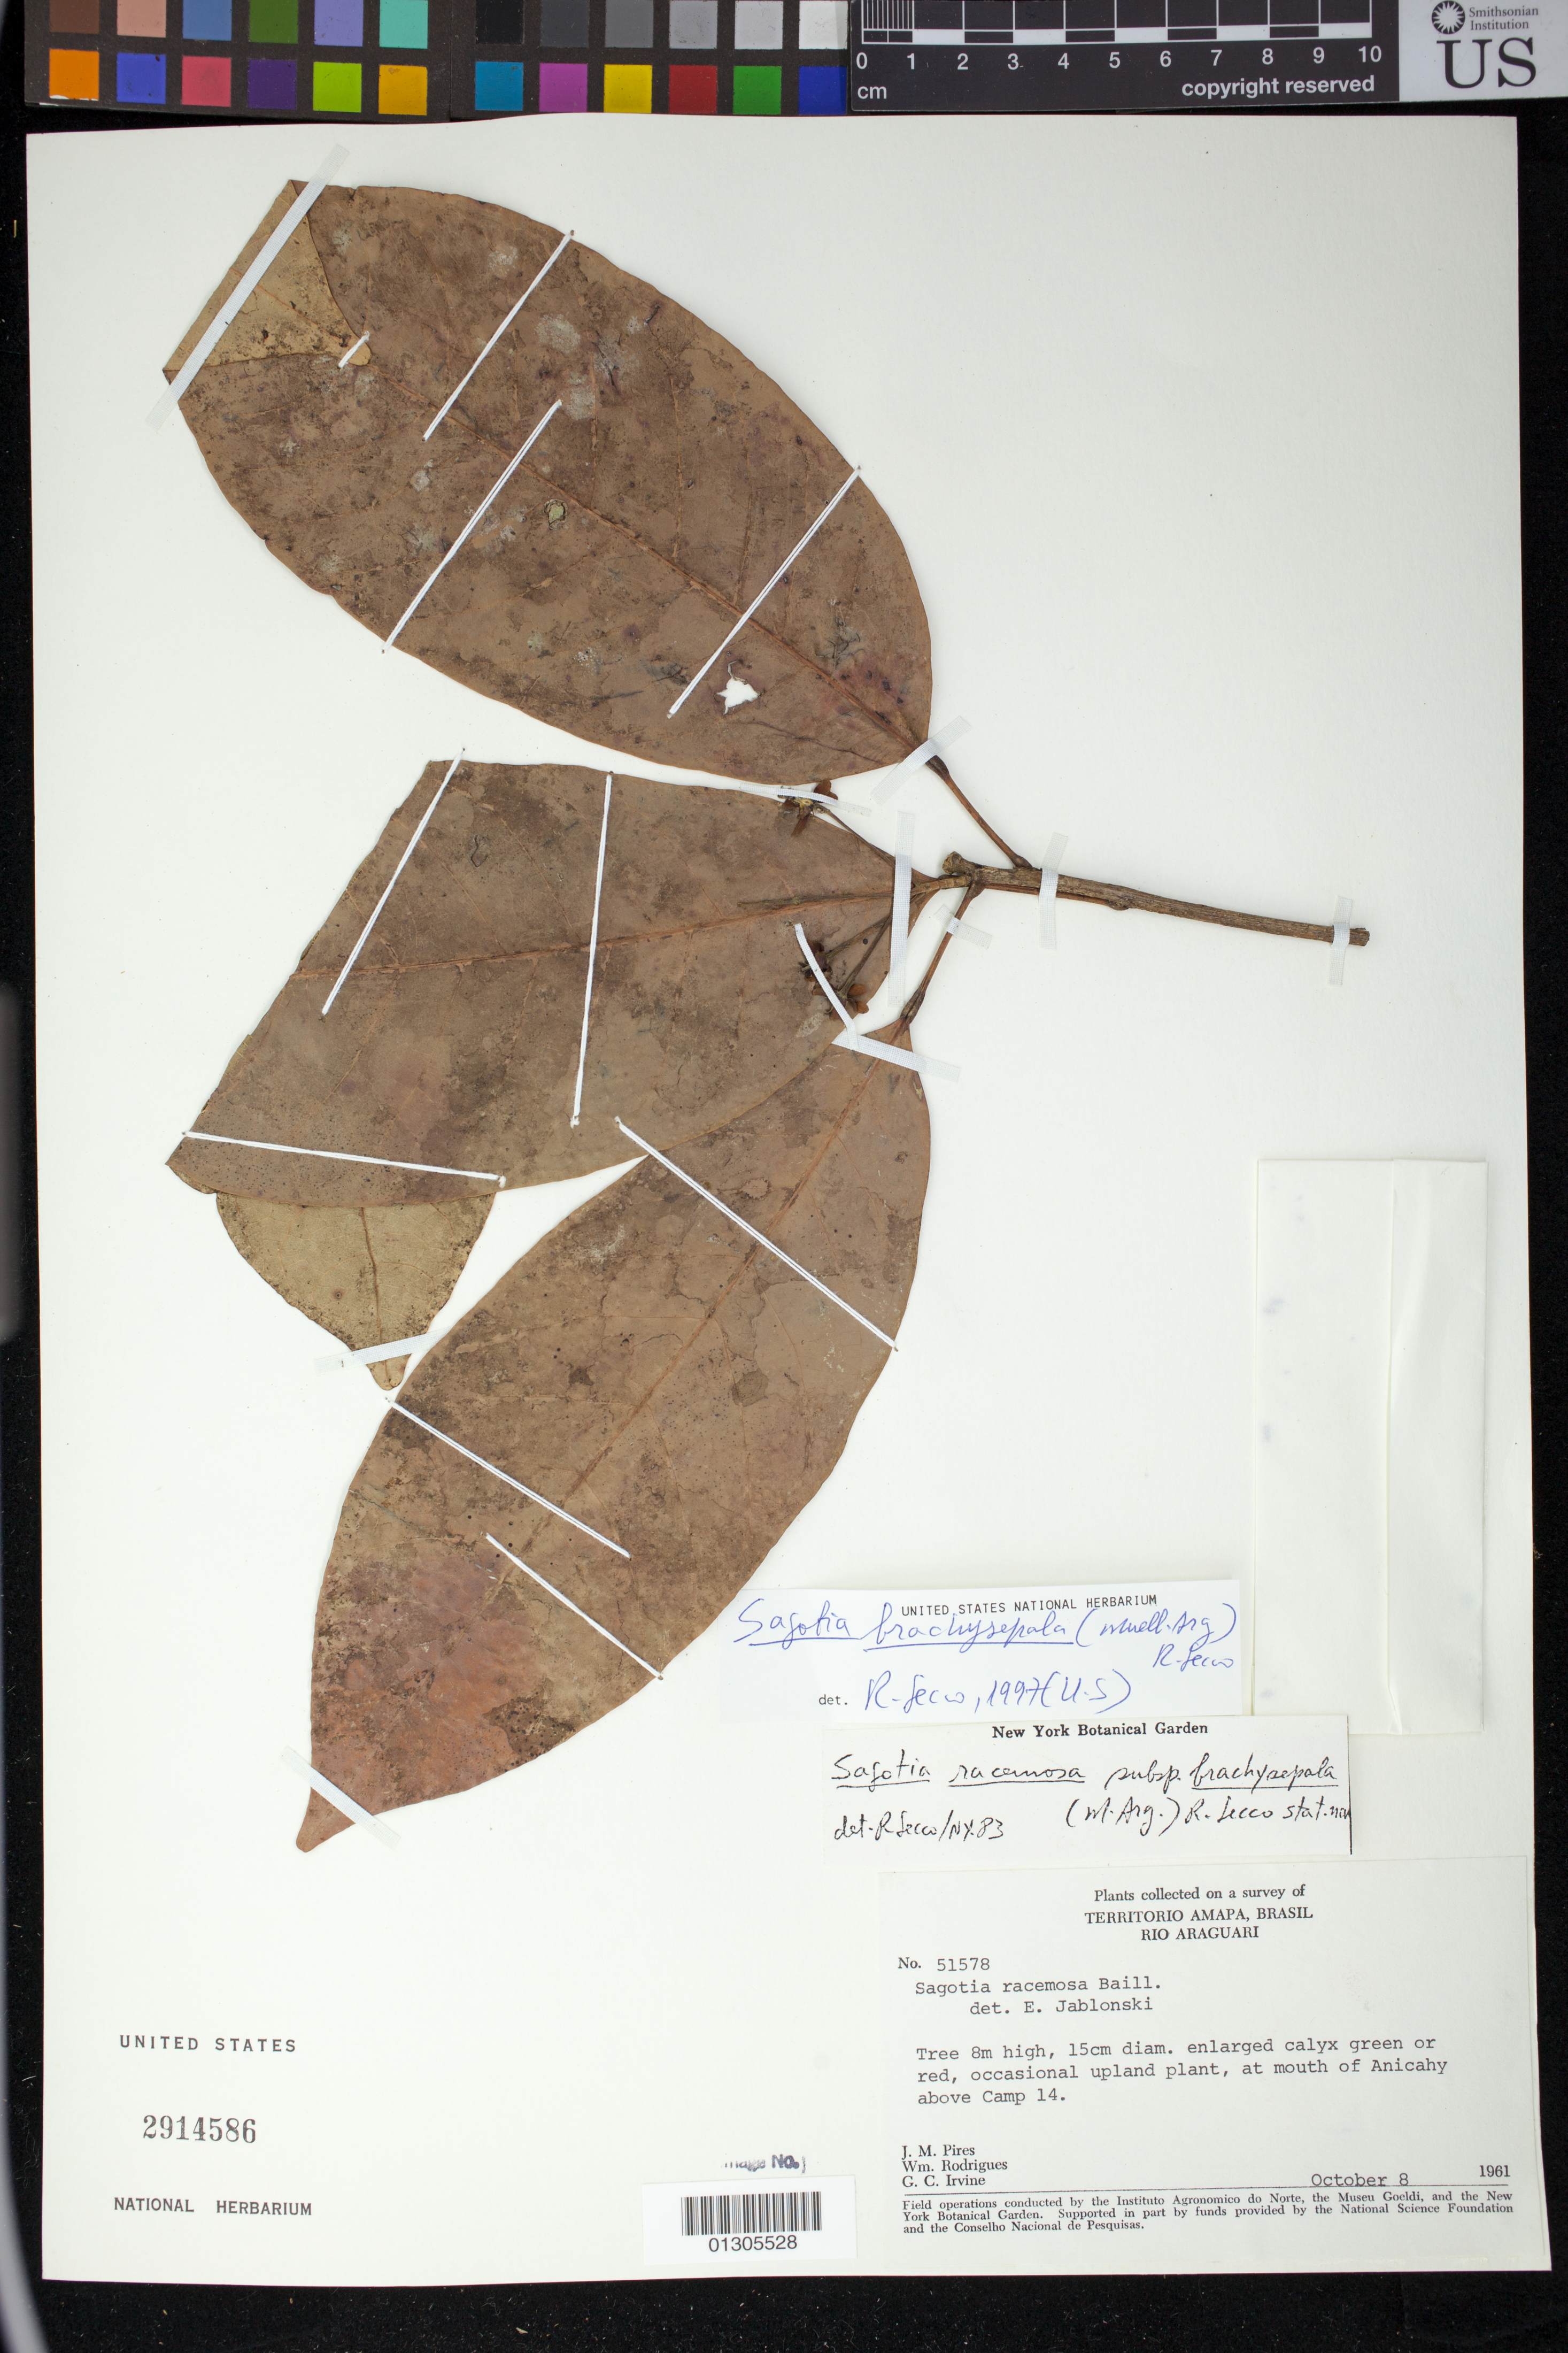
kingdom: Plantae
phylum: Tracheophyta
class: Magnoliopsida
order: Malpighiales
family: Euphorbiaceae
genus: Sagotia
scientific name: Sagotia racemosa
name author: Baill.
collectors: J. M. Pires, W. Rodrigues & G. Irvine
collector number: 51578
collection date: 1961-10-08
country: Brazil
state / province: Amapa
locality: Rio Araguari at mouth of Anicahy above Camp 14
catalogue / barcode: US 2914586